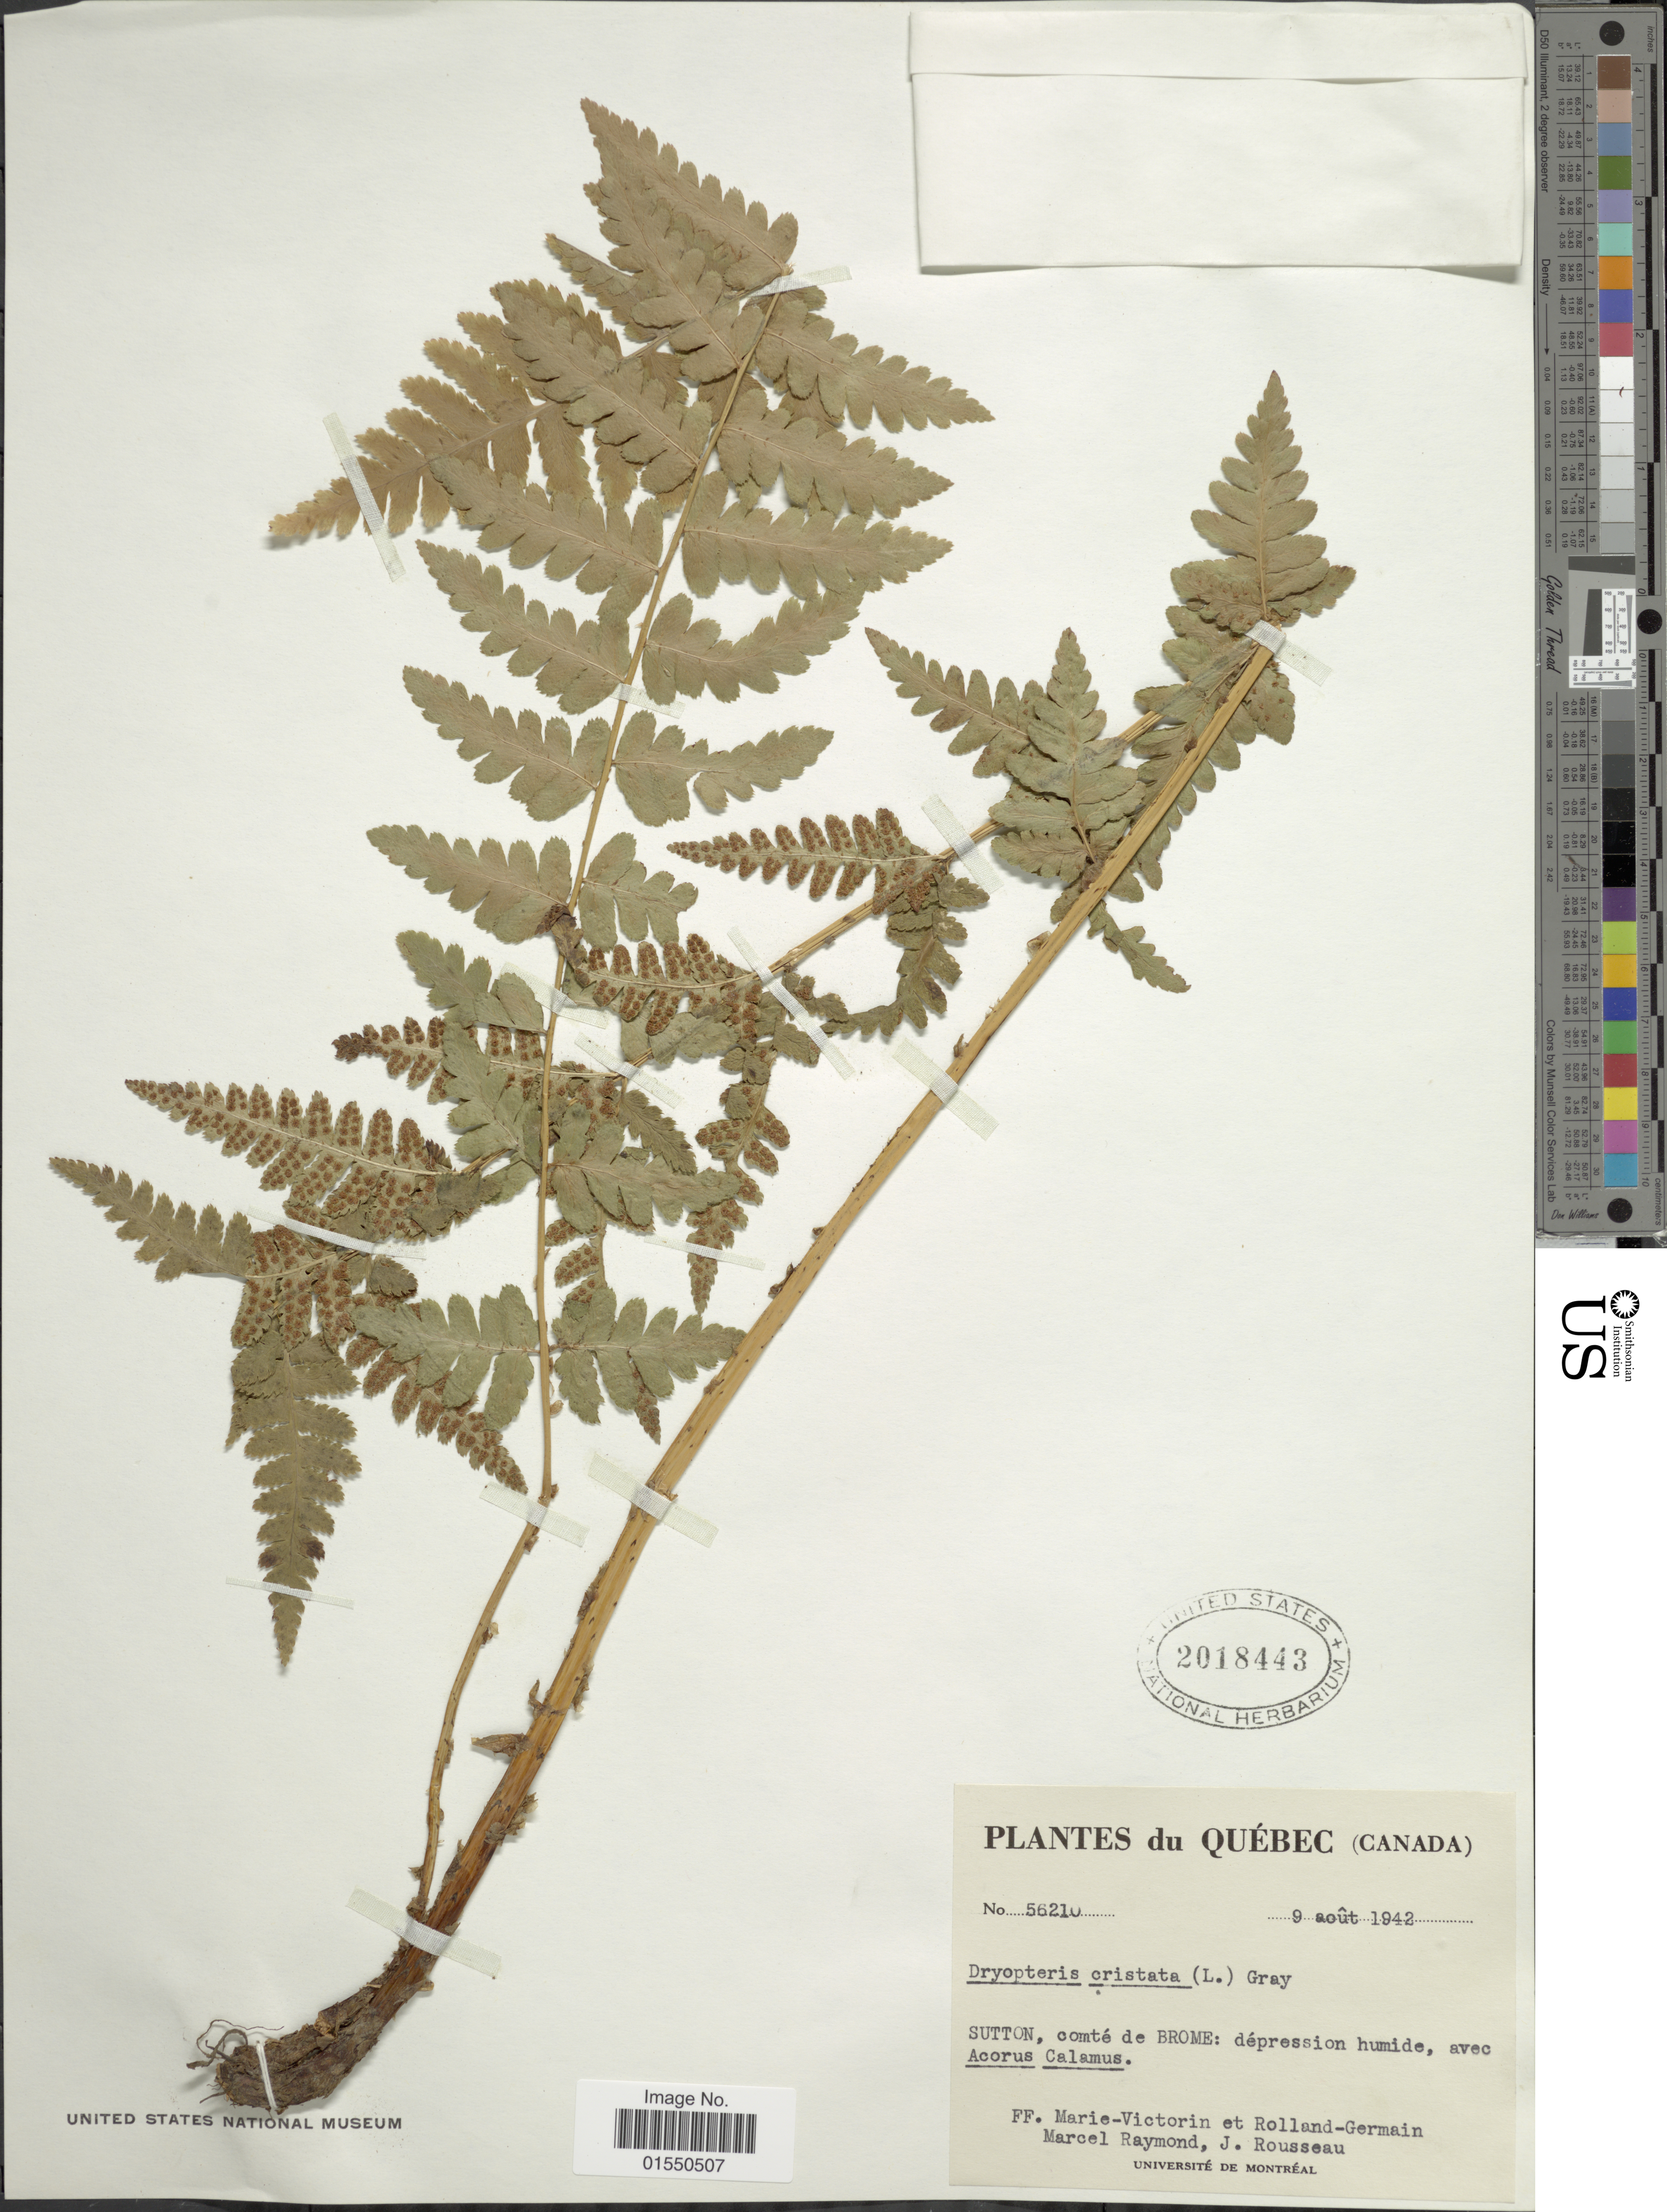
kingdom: Plantae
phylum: Tracheophyta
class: Polypodiopsida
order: Polypodiales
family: Dryopteridaceae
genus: Dryopteris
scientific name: Dryopteris cristata var. spinulosa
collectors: F. Marie-Victorin, Rolland-Germain, M. Raymond & -- Rousseau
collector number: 56210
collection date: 1942-08-09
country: Canada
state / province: Quebec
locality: Sutton, comte de Brome: depression humide, avec Acorus Calamus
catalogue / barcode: US 2018443